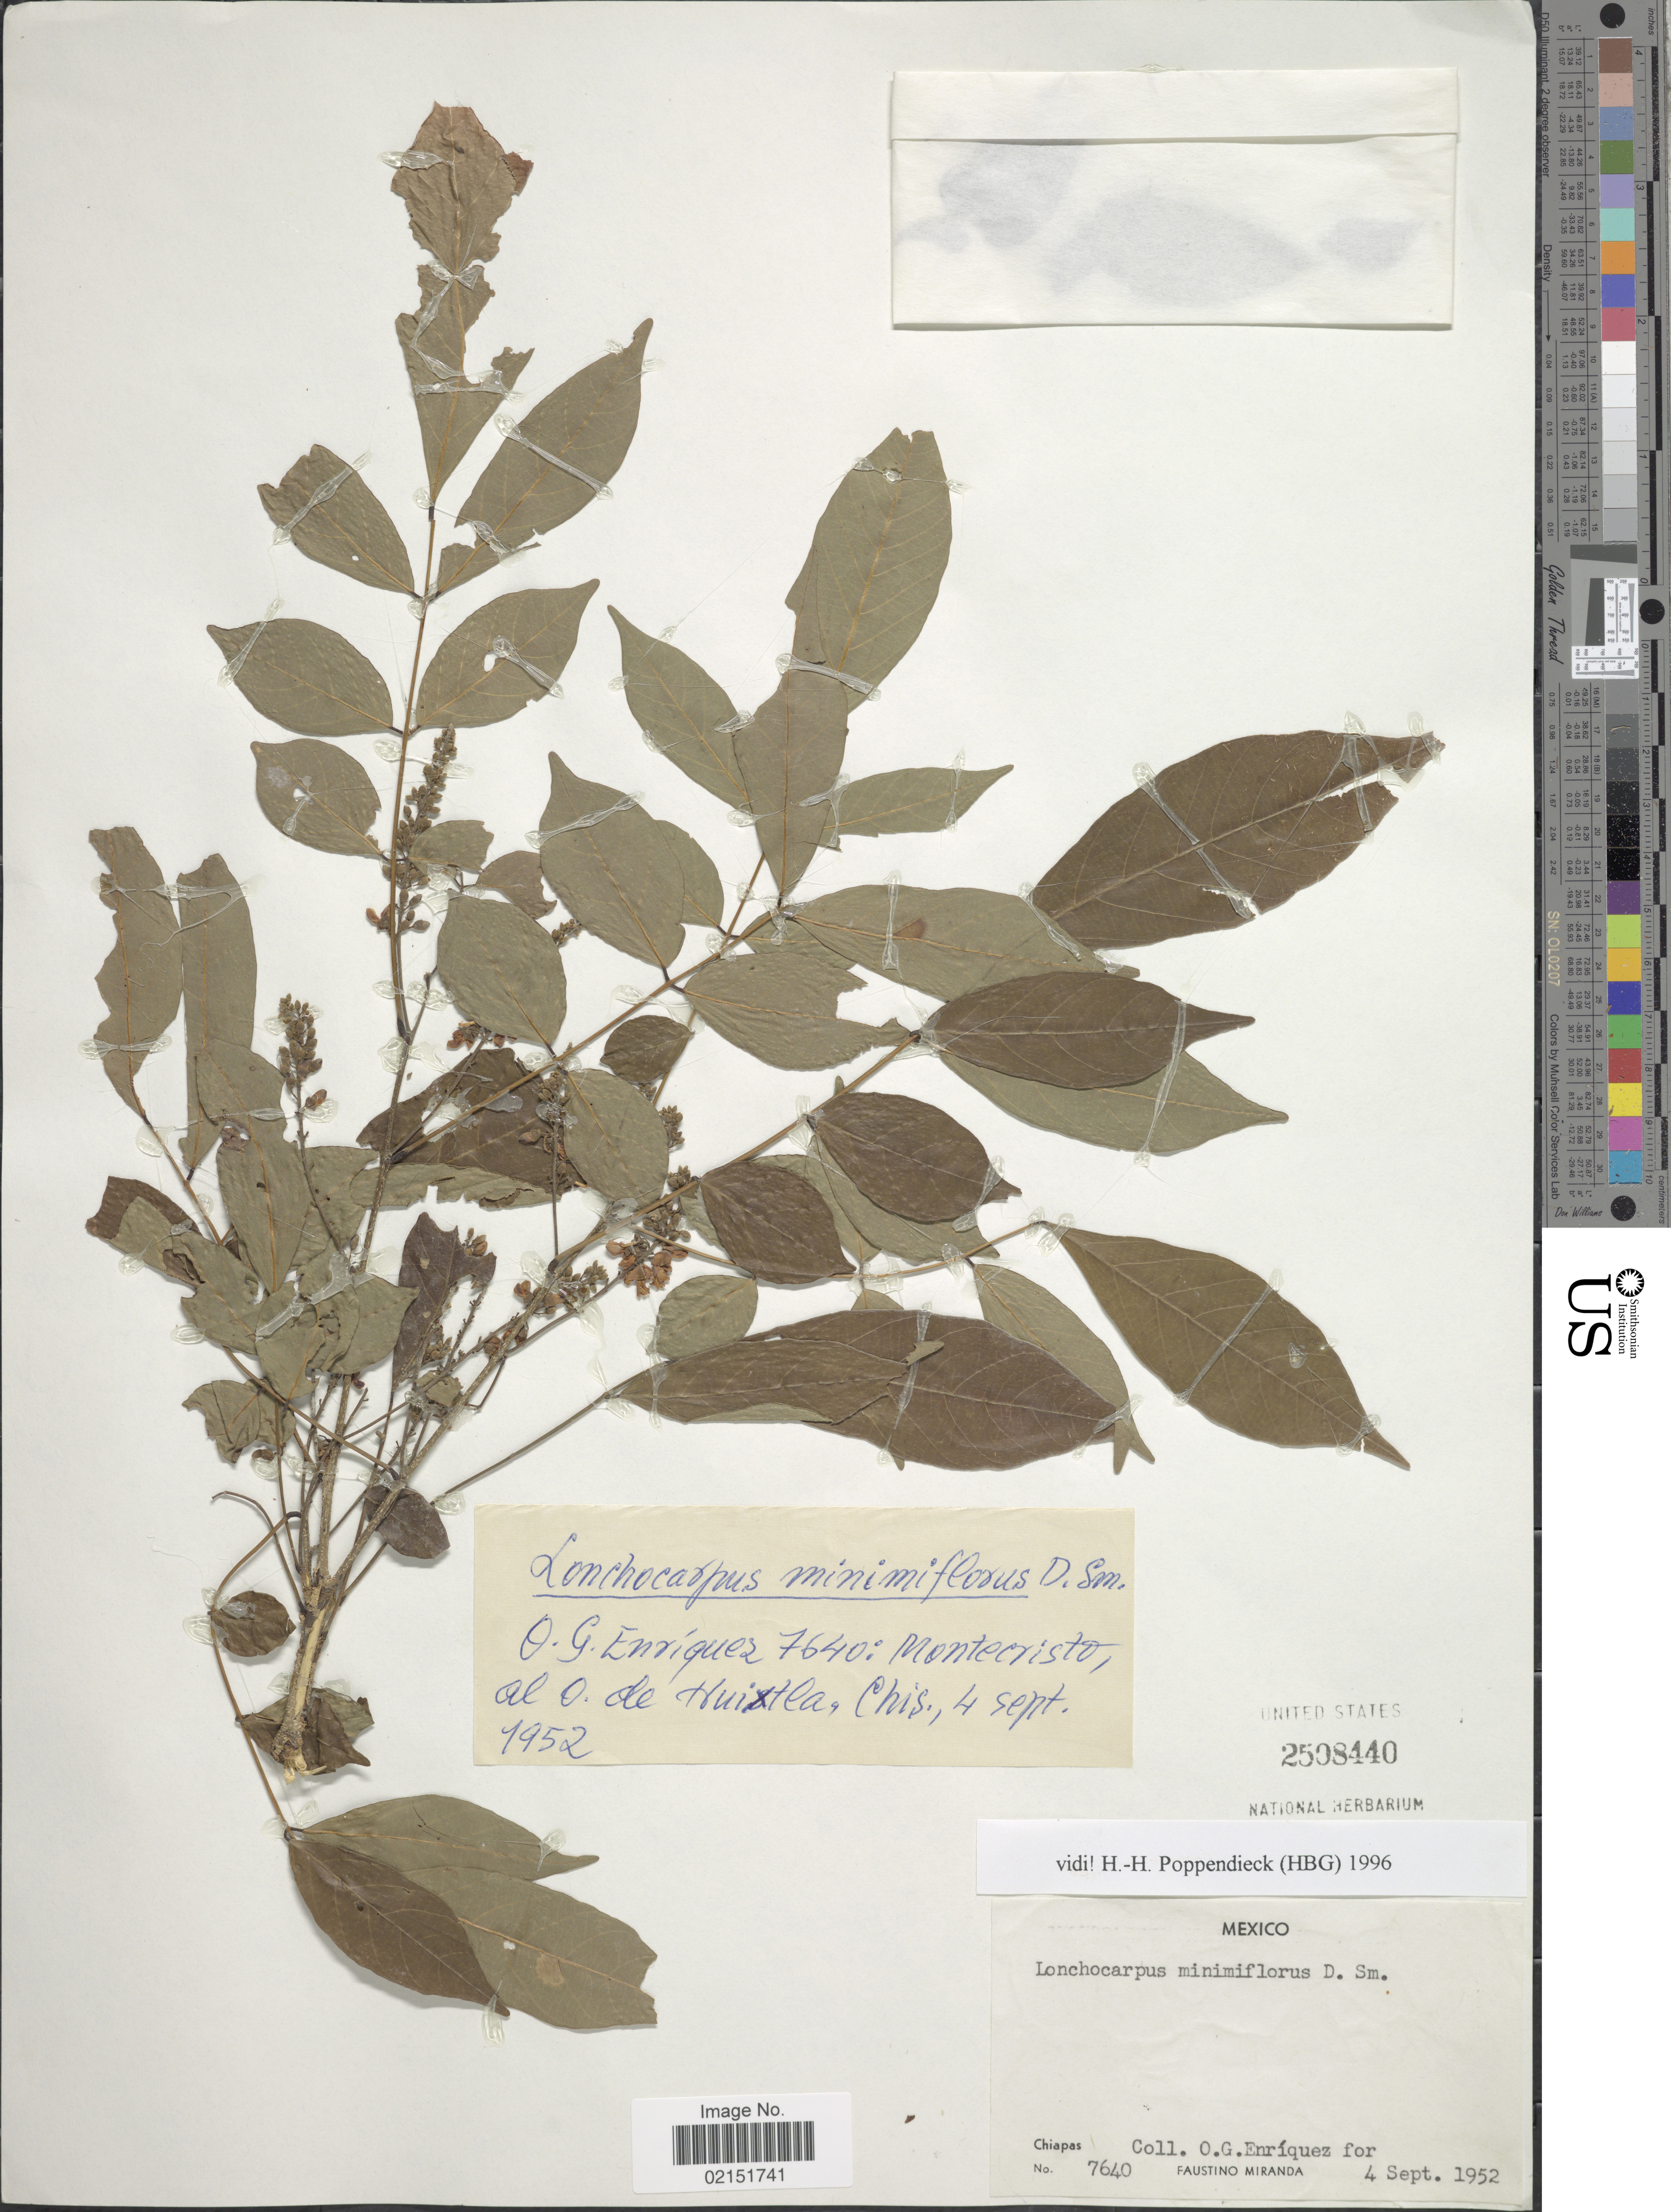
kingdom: Plantae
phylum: Tracheophyta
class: Magnoliopsida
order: Fabales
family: Fabaceae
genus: Lonchocarpus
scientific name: Lonchocarpus minimiflorus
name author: Donn. Sm.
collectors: O. Enriquez & F. Miranda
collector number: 7640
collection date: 1952-09-04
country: Mexico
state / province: Chiapas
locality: Monteristo, al O. de Huixtla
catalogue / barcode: US 2508440